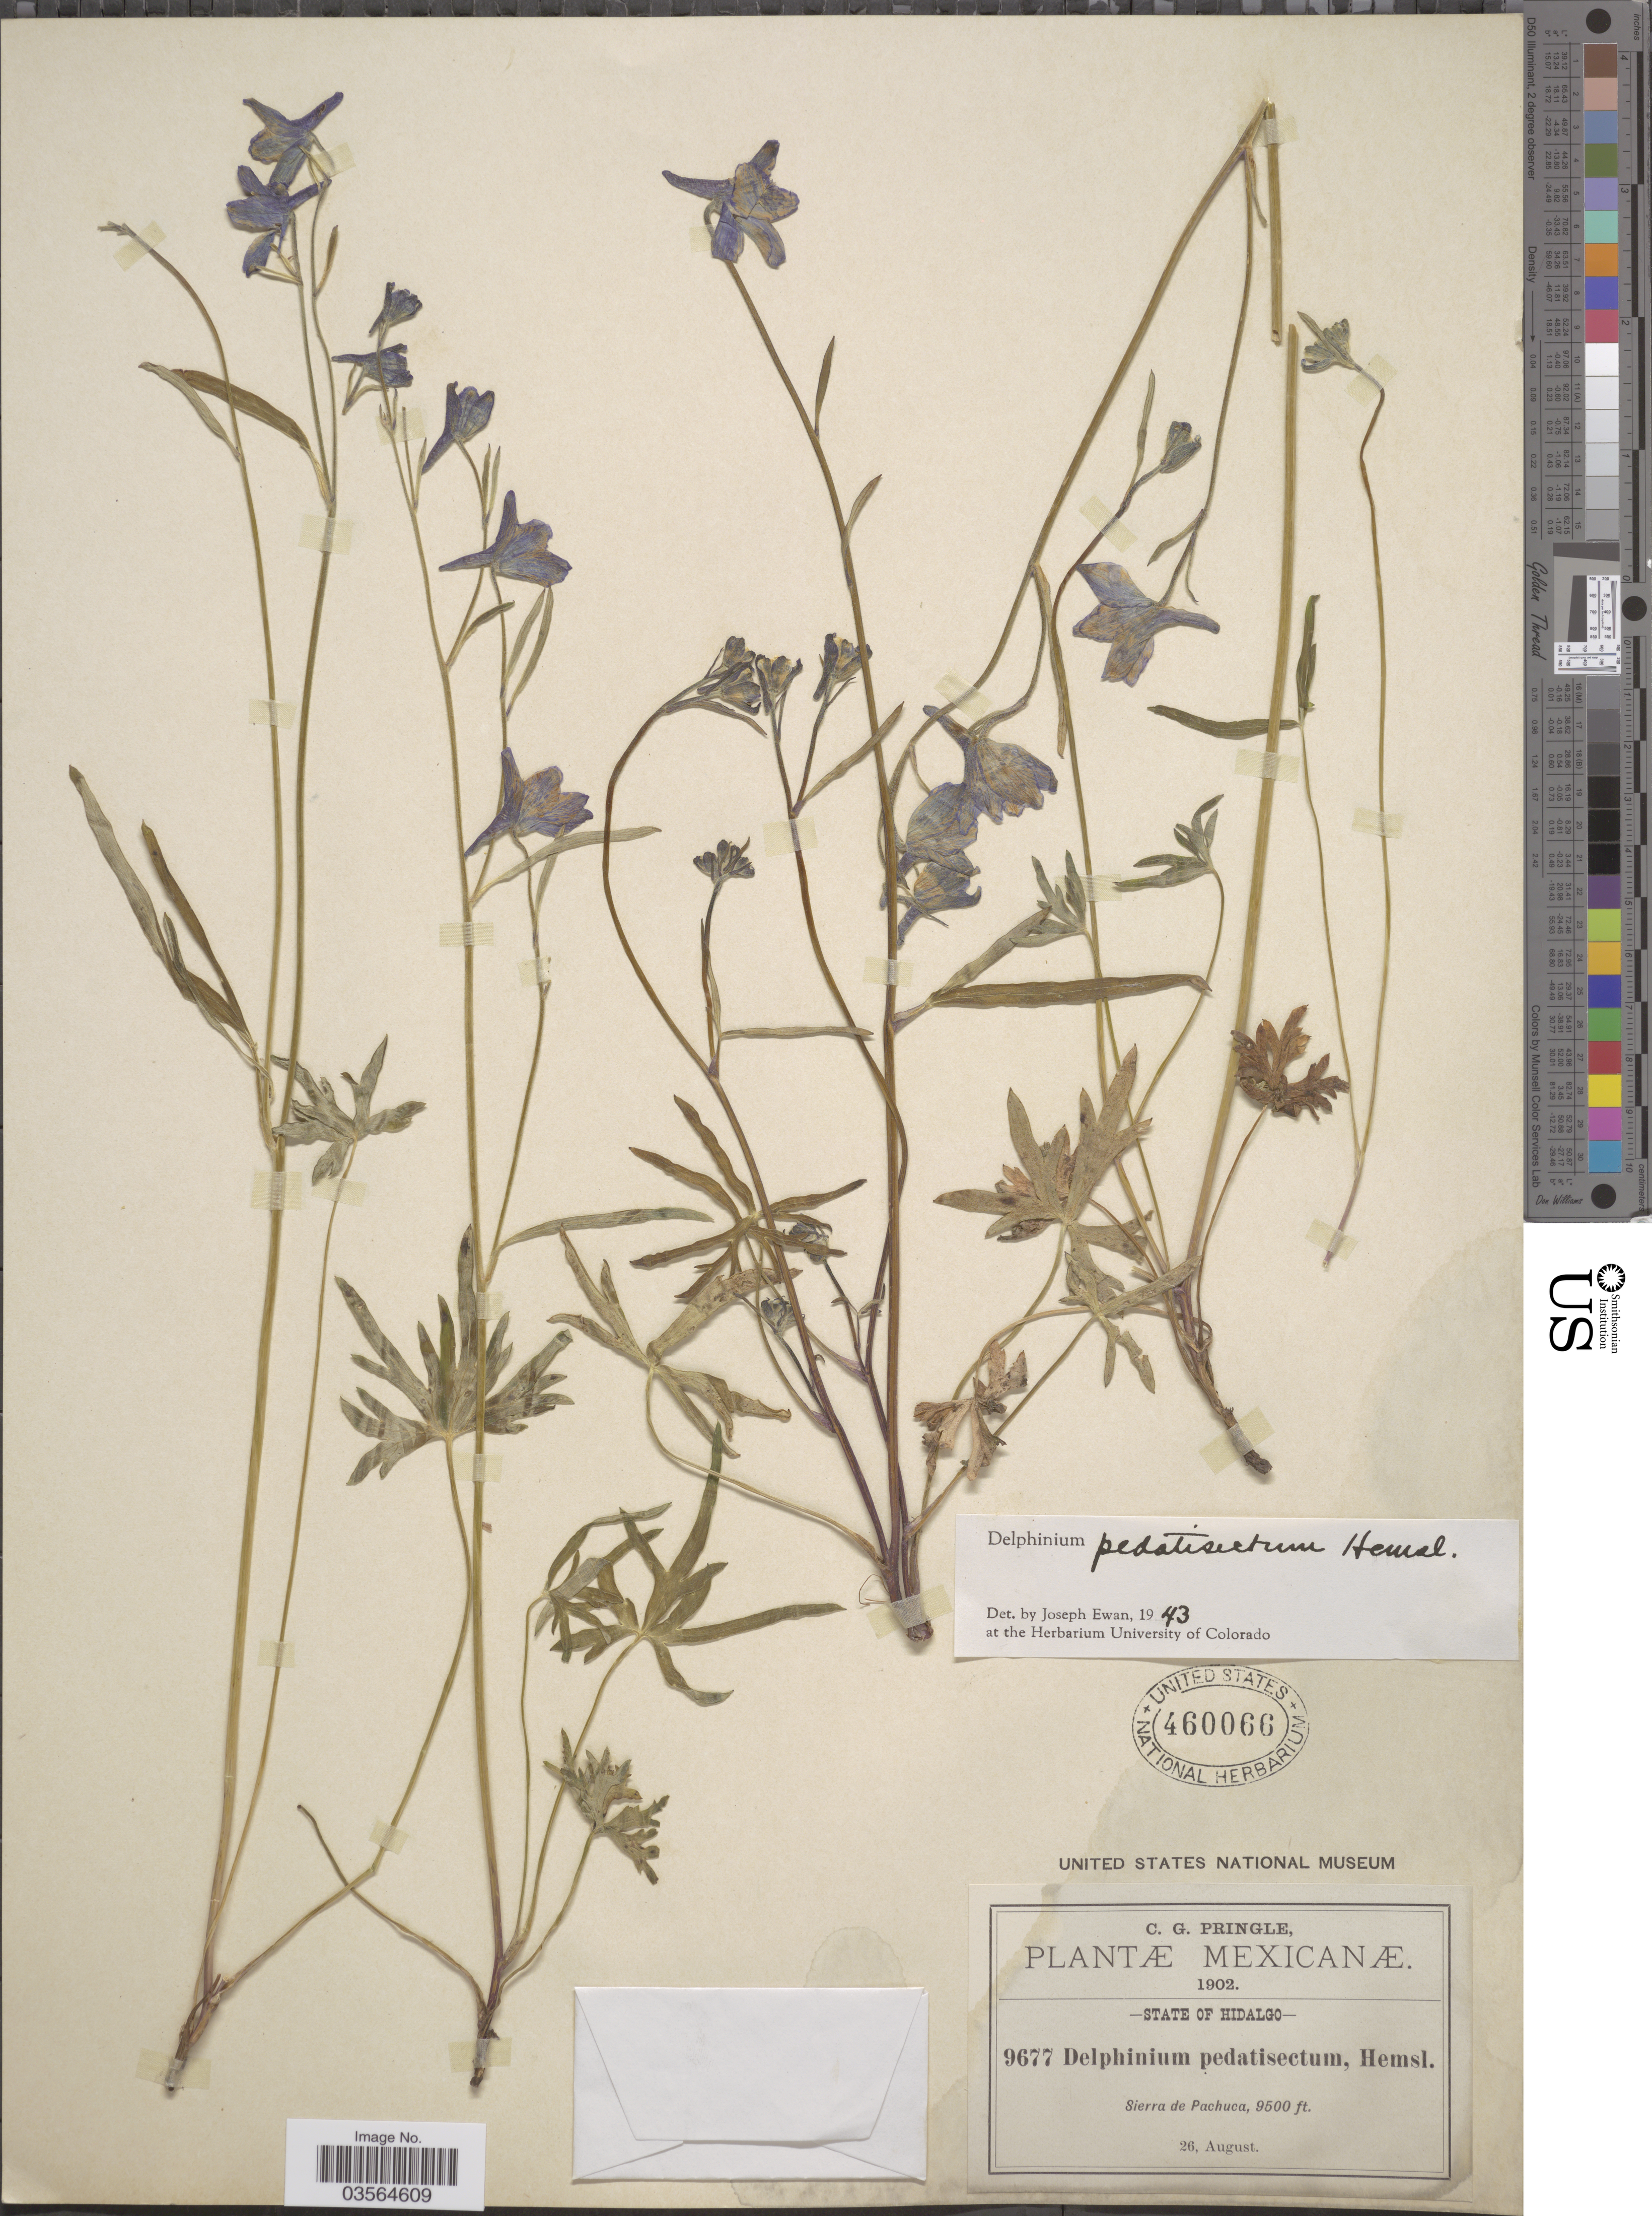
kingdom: Plantae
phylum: Tracheophyta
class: Magnoliopsida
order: Ranunculales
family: Ranunculaceae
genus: Delphinium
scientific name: Delphinium pedatisectum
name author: Hemsl.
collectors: C. G. Pringle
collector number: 9677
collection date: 1902-08-26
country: Mexico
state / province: Hidalgo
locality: Sierra de Pachuca.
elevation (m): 2896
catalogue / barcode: US 460066